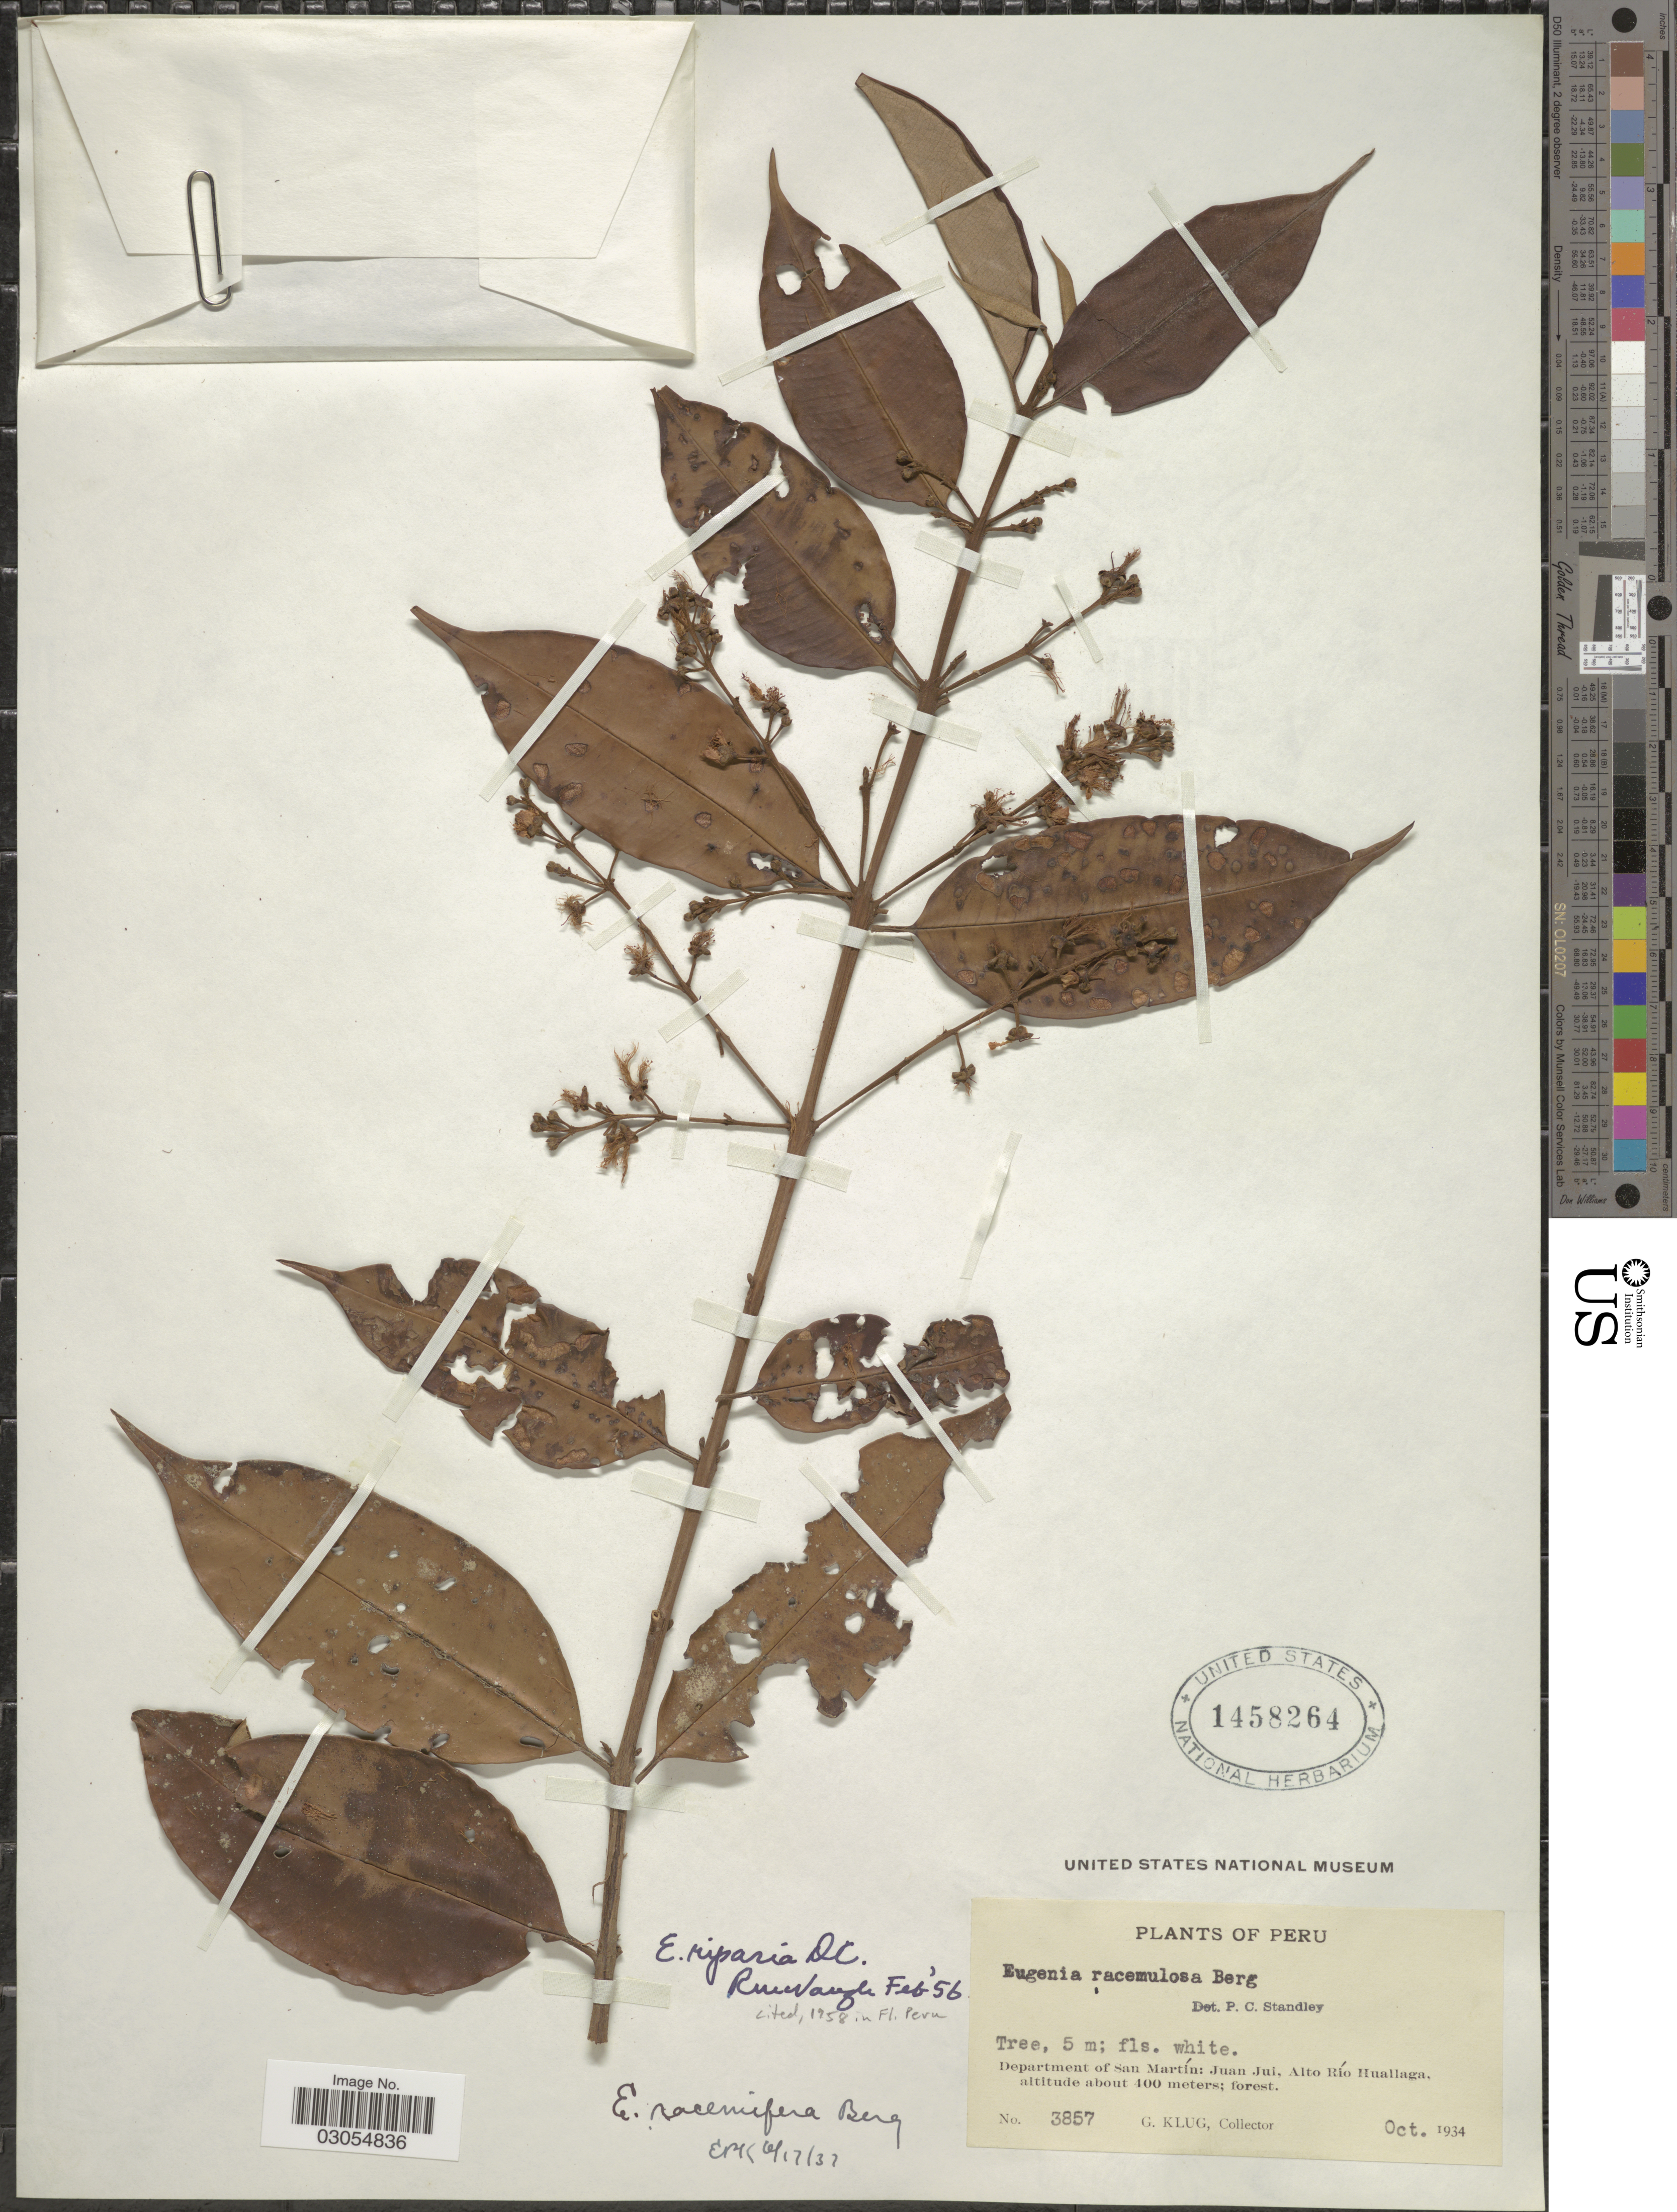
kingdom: Plantae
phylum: Tracheophyta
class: Magnoliopsida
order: Myrtales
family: Myrtaceae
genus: Eugenia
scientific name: Eugenia muricata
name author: DC.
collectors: G. Klug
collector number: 3857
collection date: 1934-10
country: Peru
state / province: San Martín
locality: Department of San Martín: Juan Jui, Alto Río Huallaga.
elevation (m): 400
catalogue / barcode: US 1458264